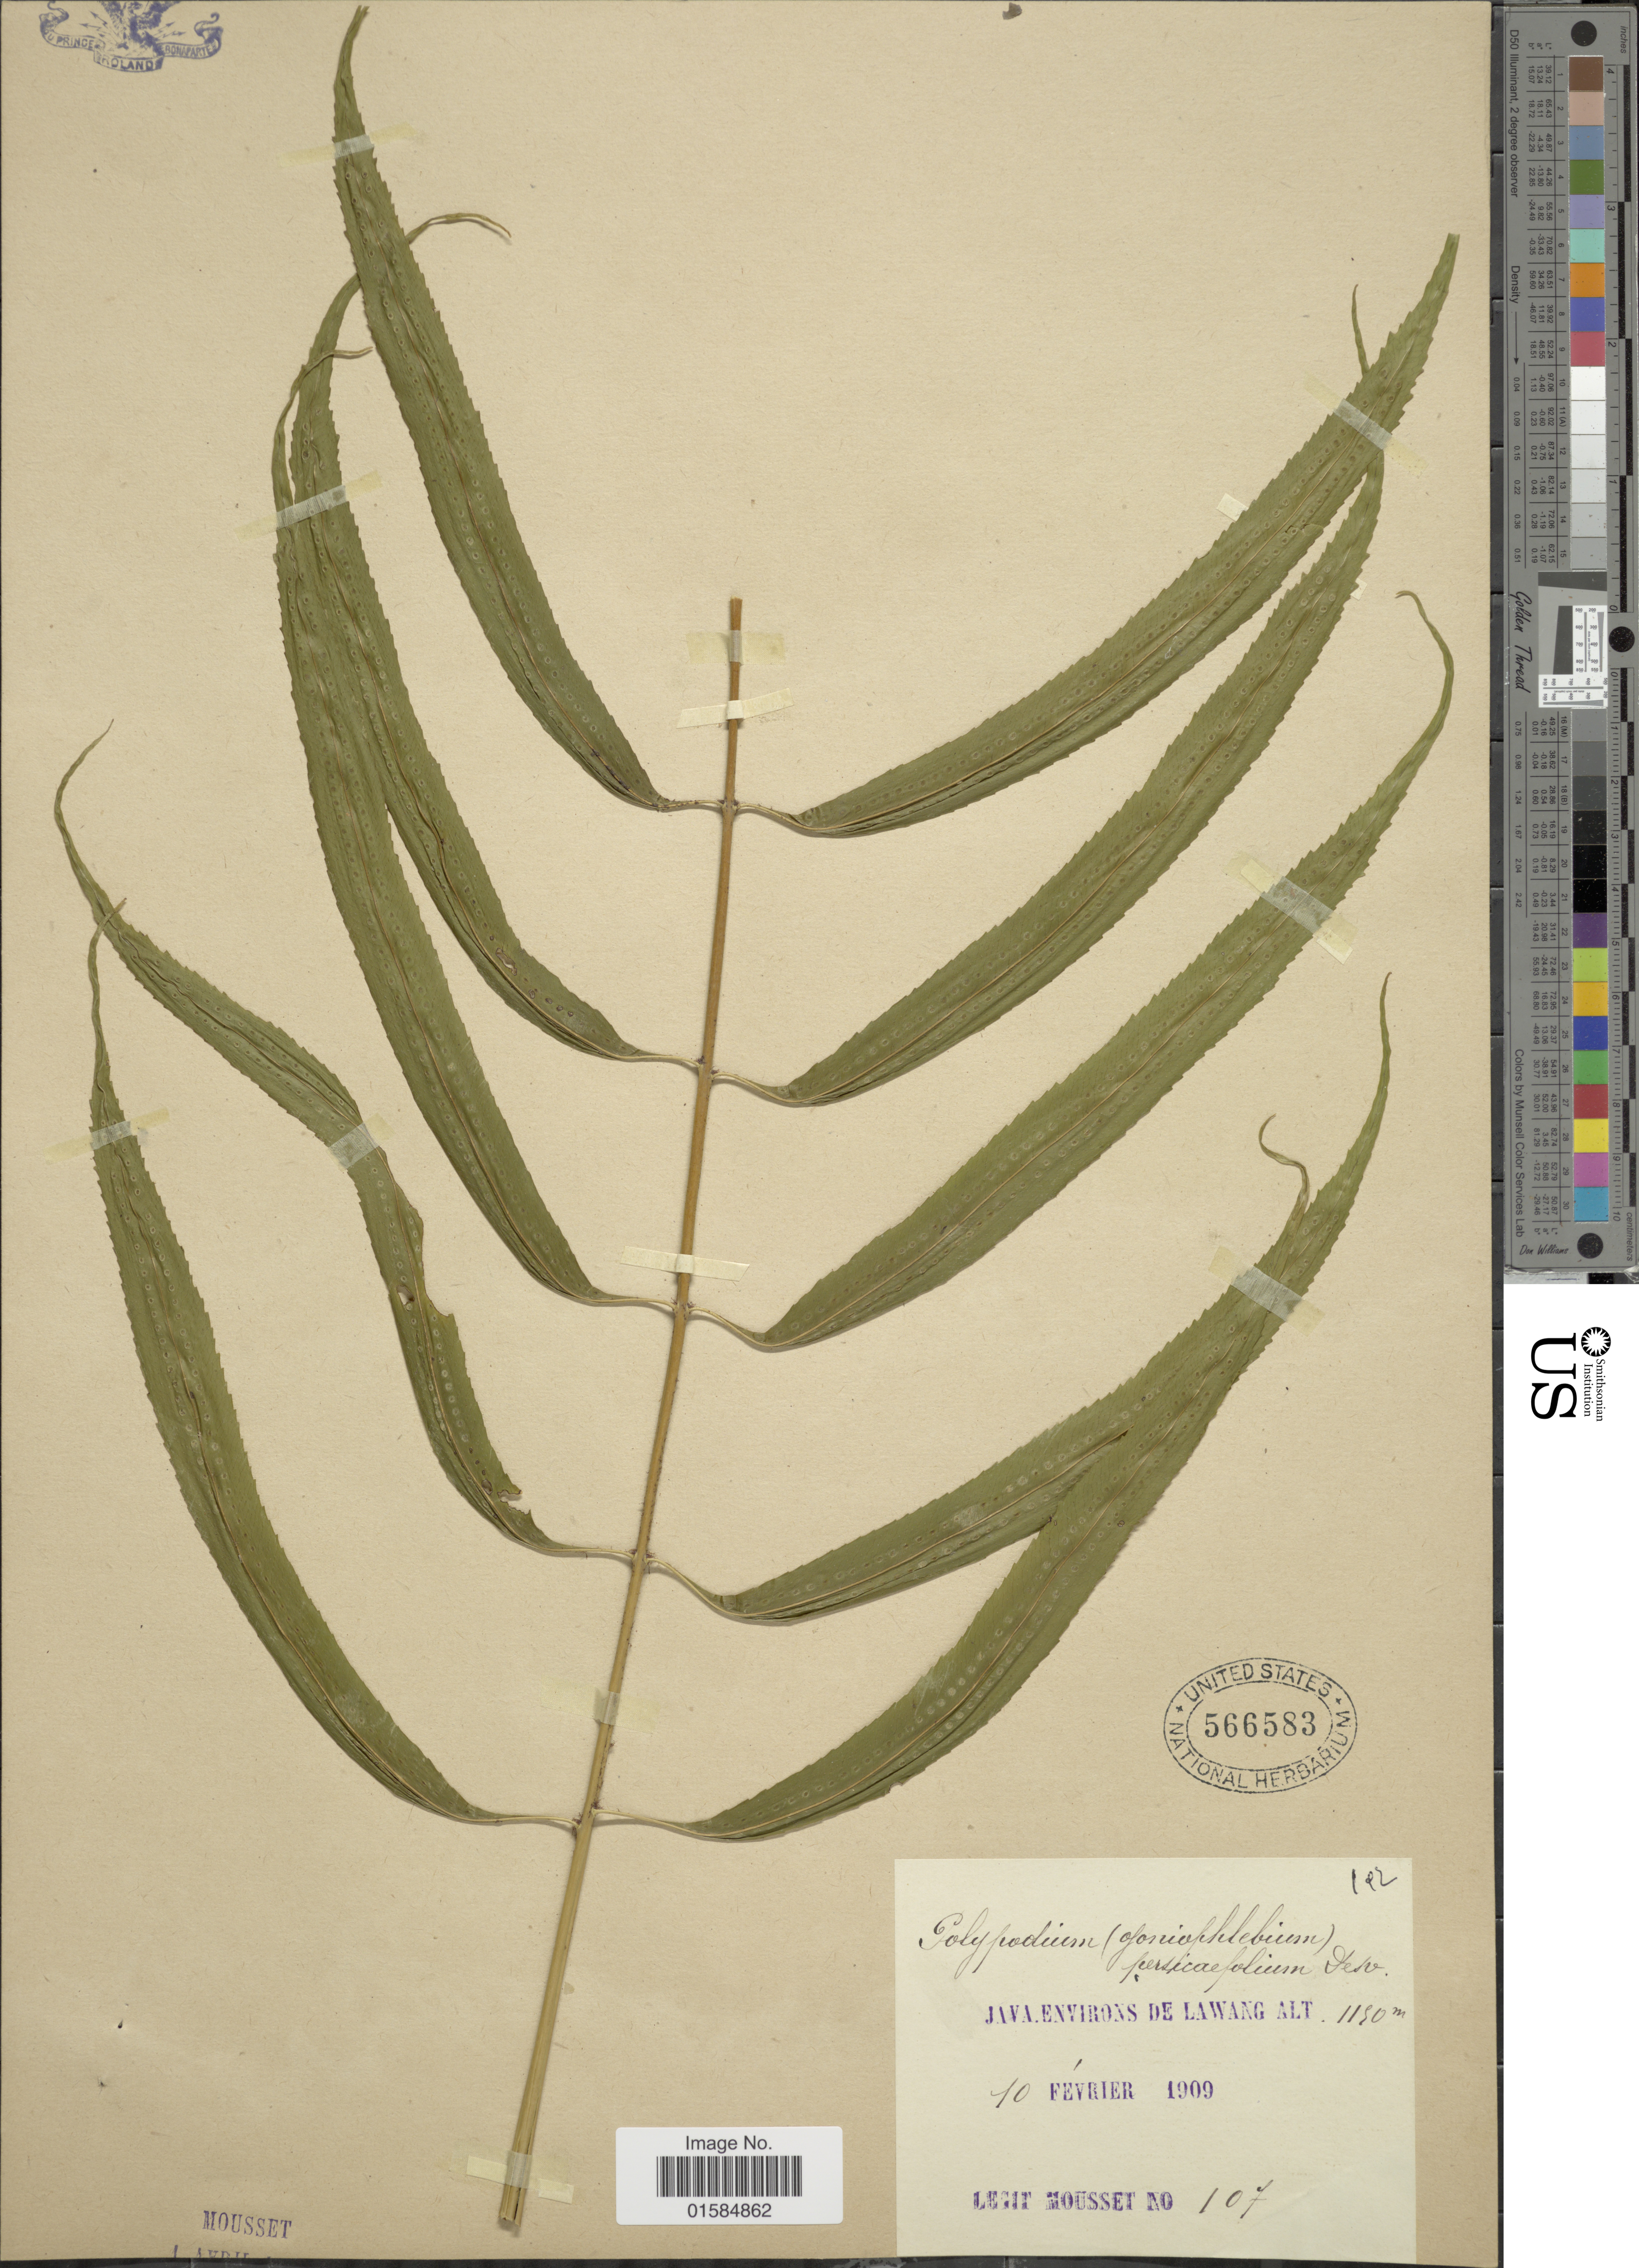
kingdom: Plantae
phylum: Tracheophyta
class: Polypodiopsida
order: Polypodiales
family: Polypodiaceae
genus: Goniophlebium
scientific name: Goniophlebium persicifolium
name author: (Desv.) Bedd.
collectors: Mousset, --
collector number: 107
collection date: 1909-02-10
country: Indonesia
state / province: Java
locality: Java environs de Lawang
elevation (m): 1150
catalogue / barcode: US 566583